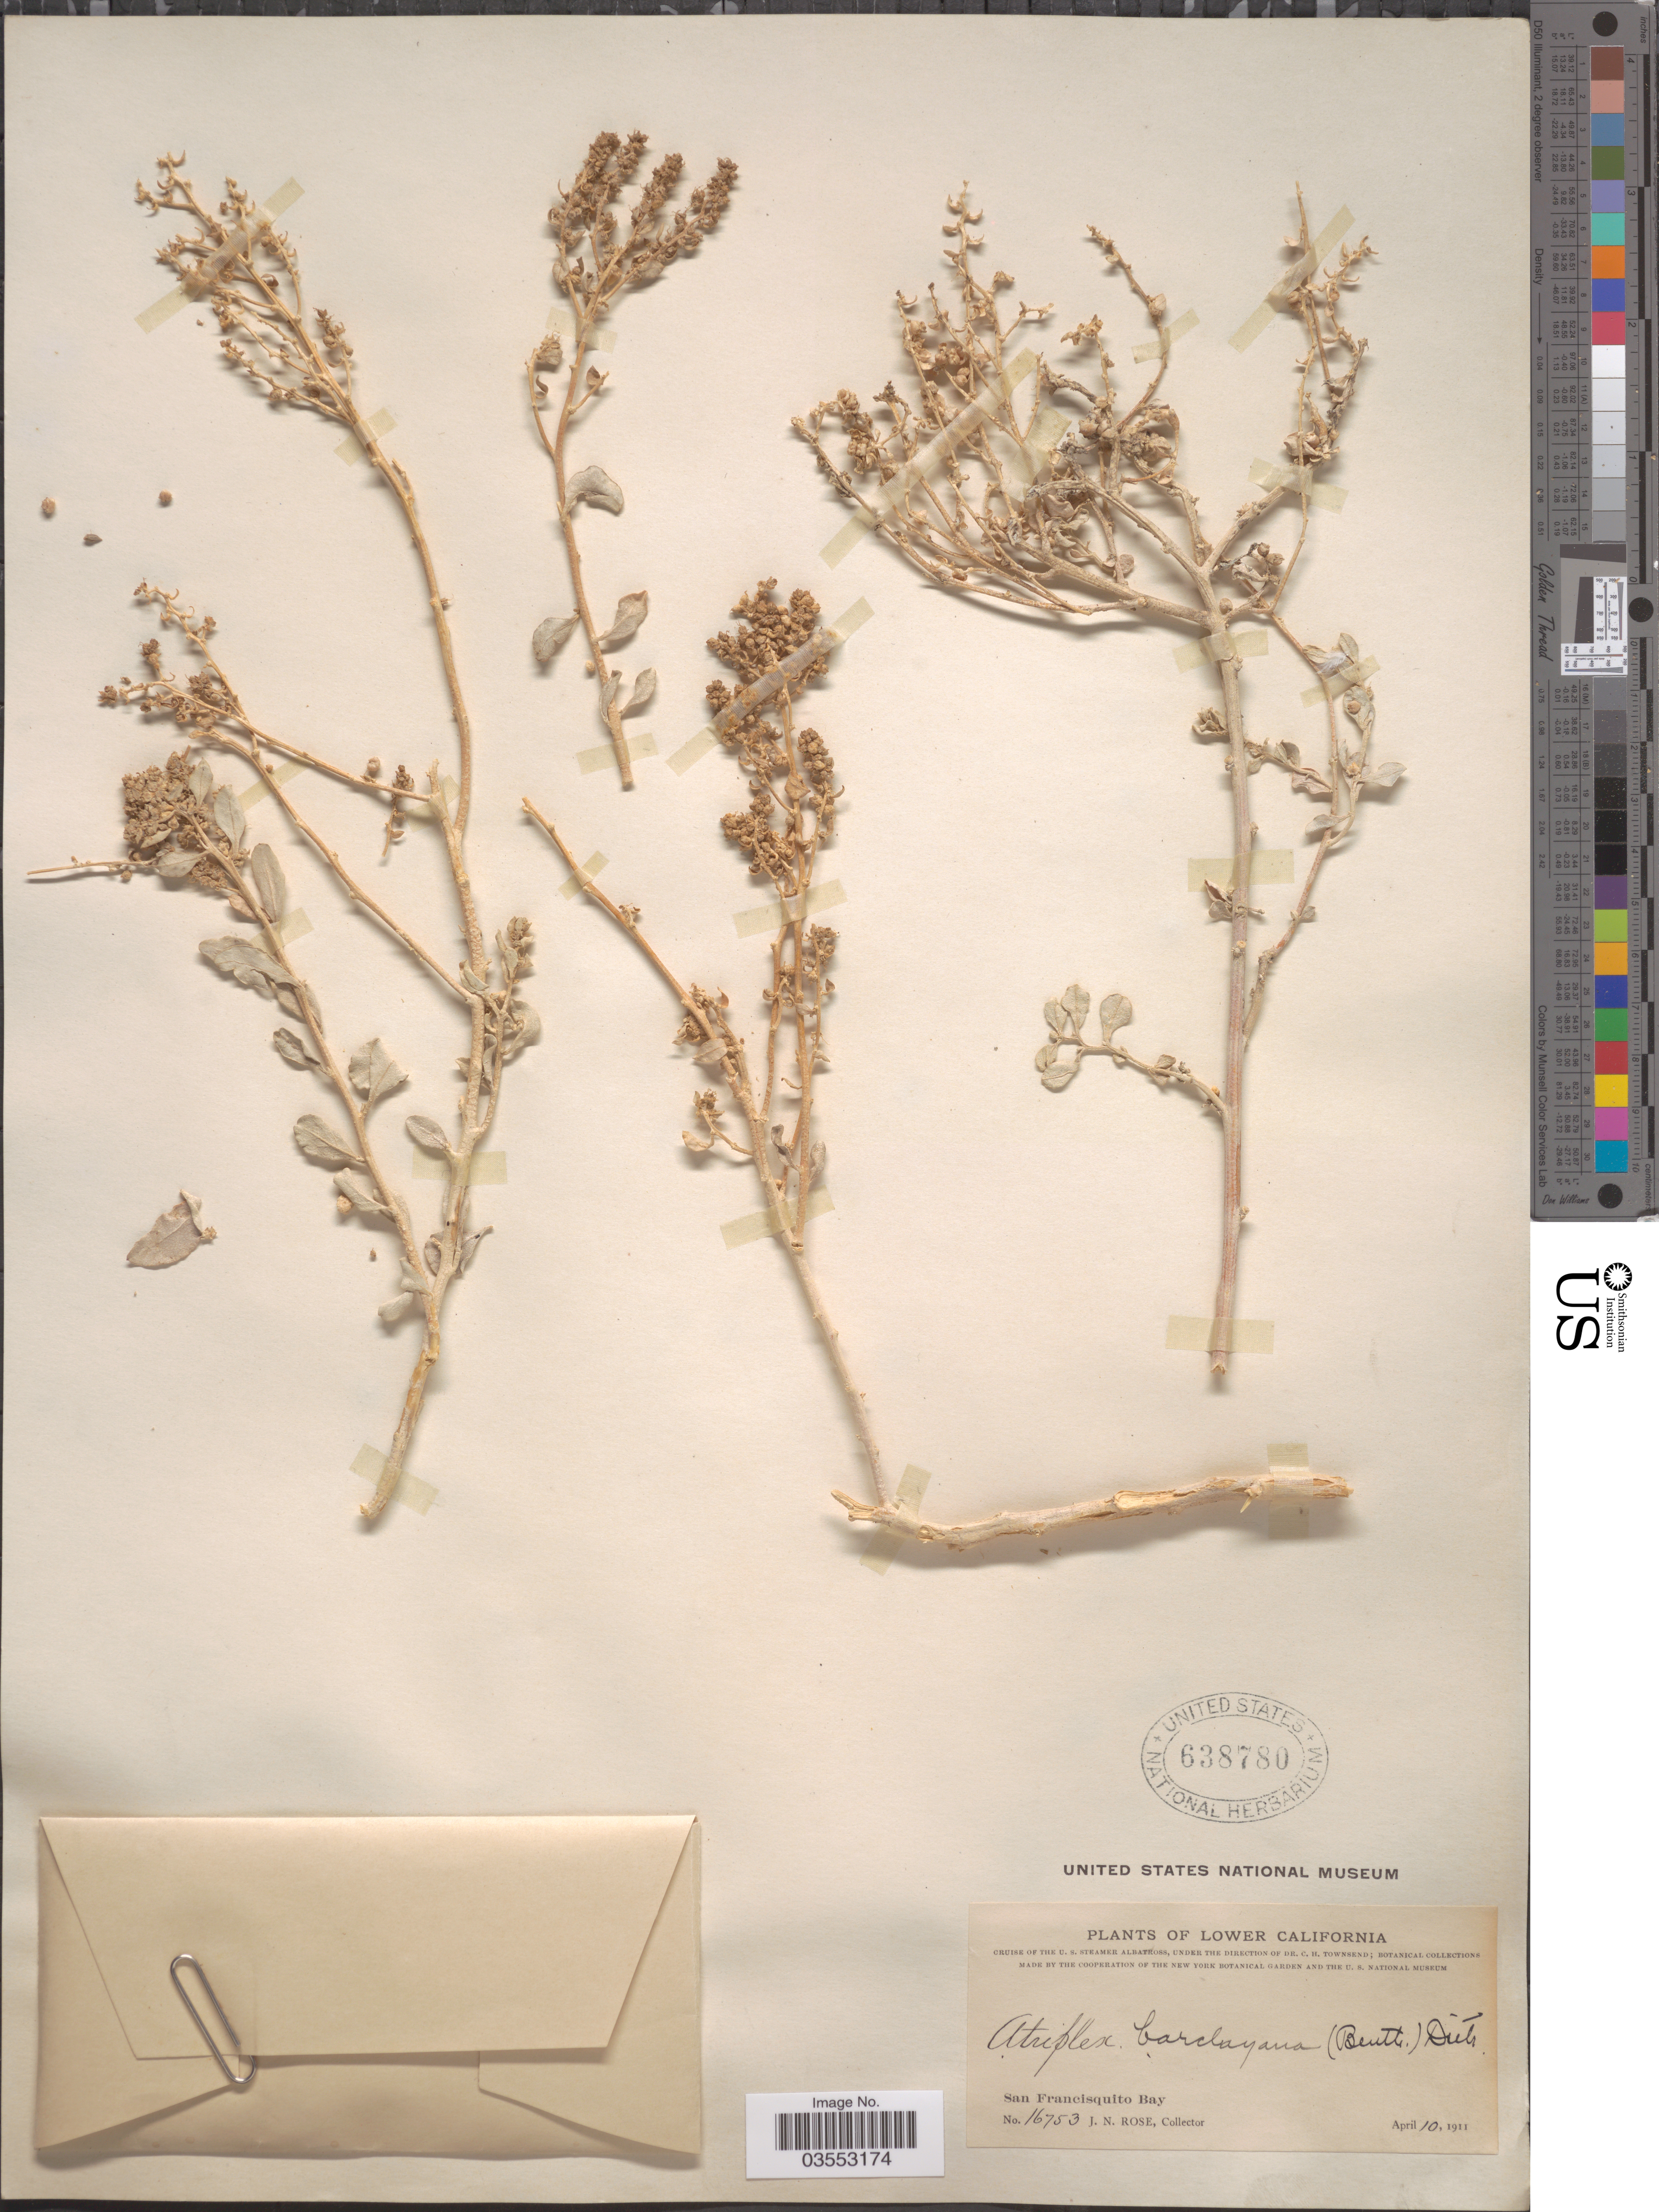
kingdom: Plantae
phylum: Tracheophyta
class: Magnoliopsida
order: Caryophyllales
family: Amaranthaceae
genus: Atriplex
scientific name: Atriplex barclayana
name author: (Benth.) D. Dietr.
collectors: J. N. Rose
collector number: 16753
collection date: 1911-04-10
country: Mexico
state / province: Baja California Norte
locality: Lower California. San Francisquito Bay.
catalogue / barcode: US 638780